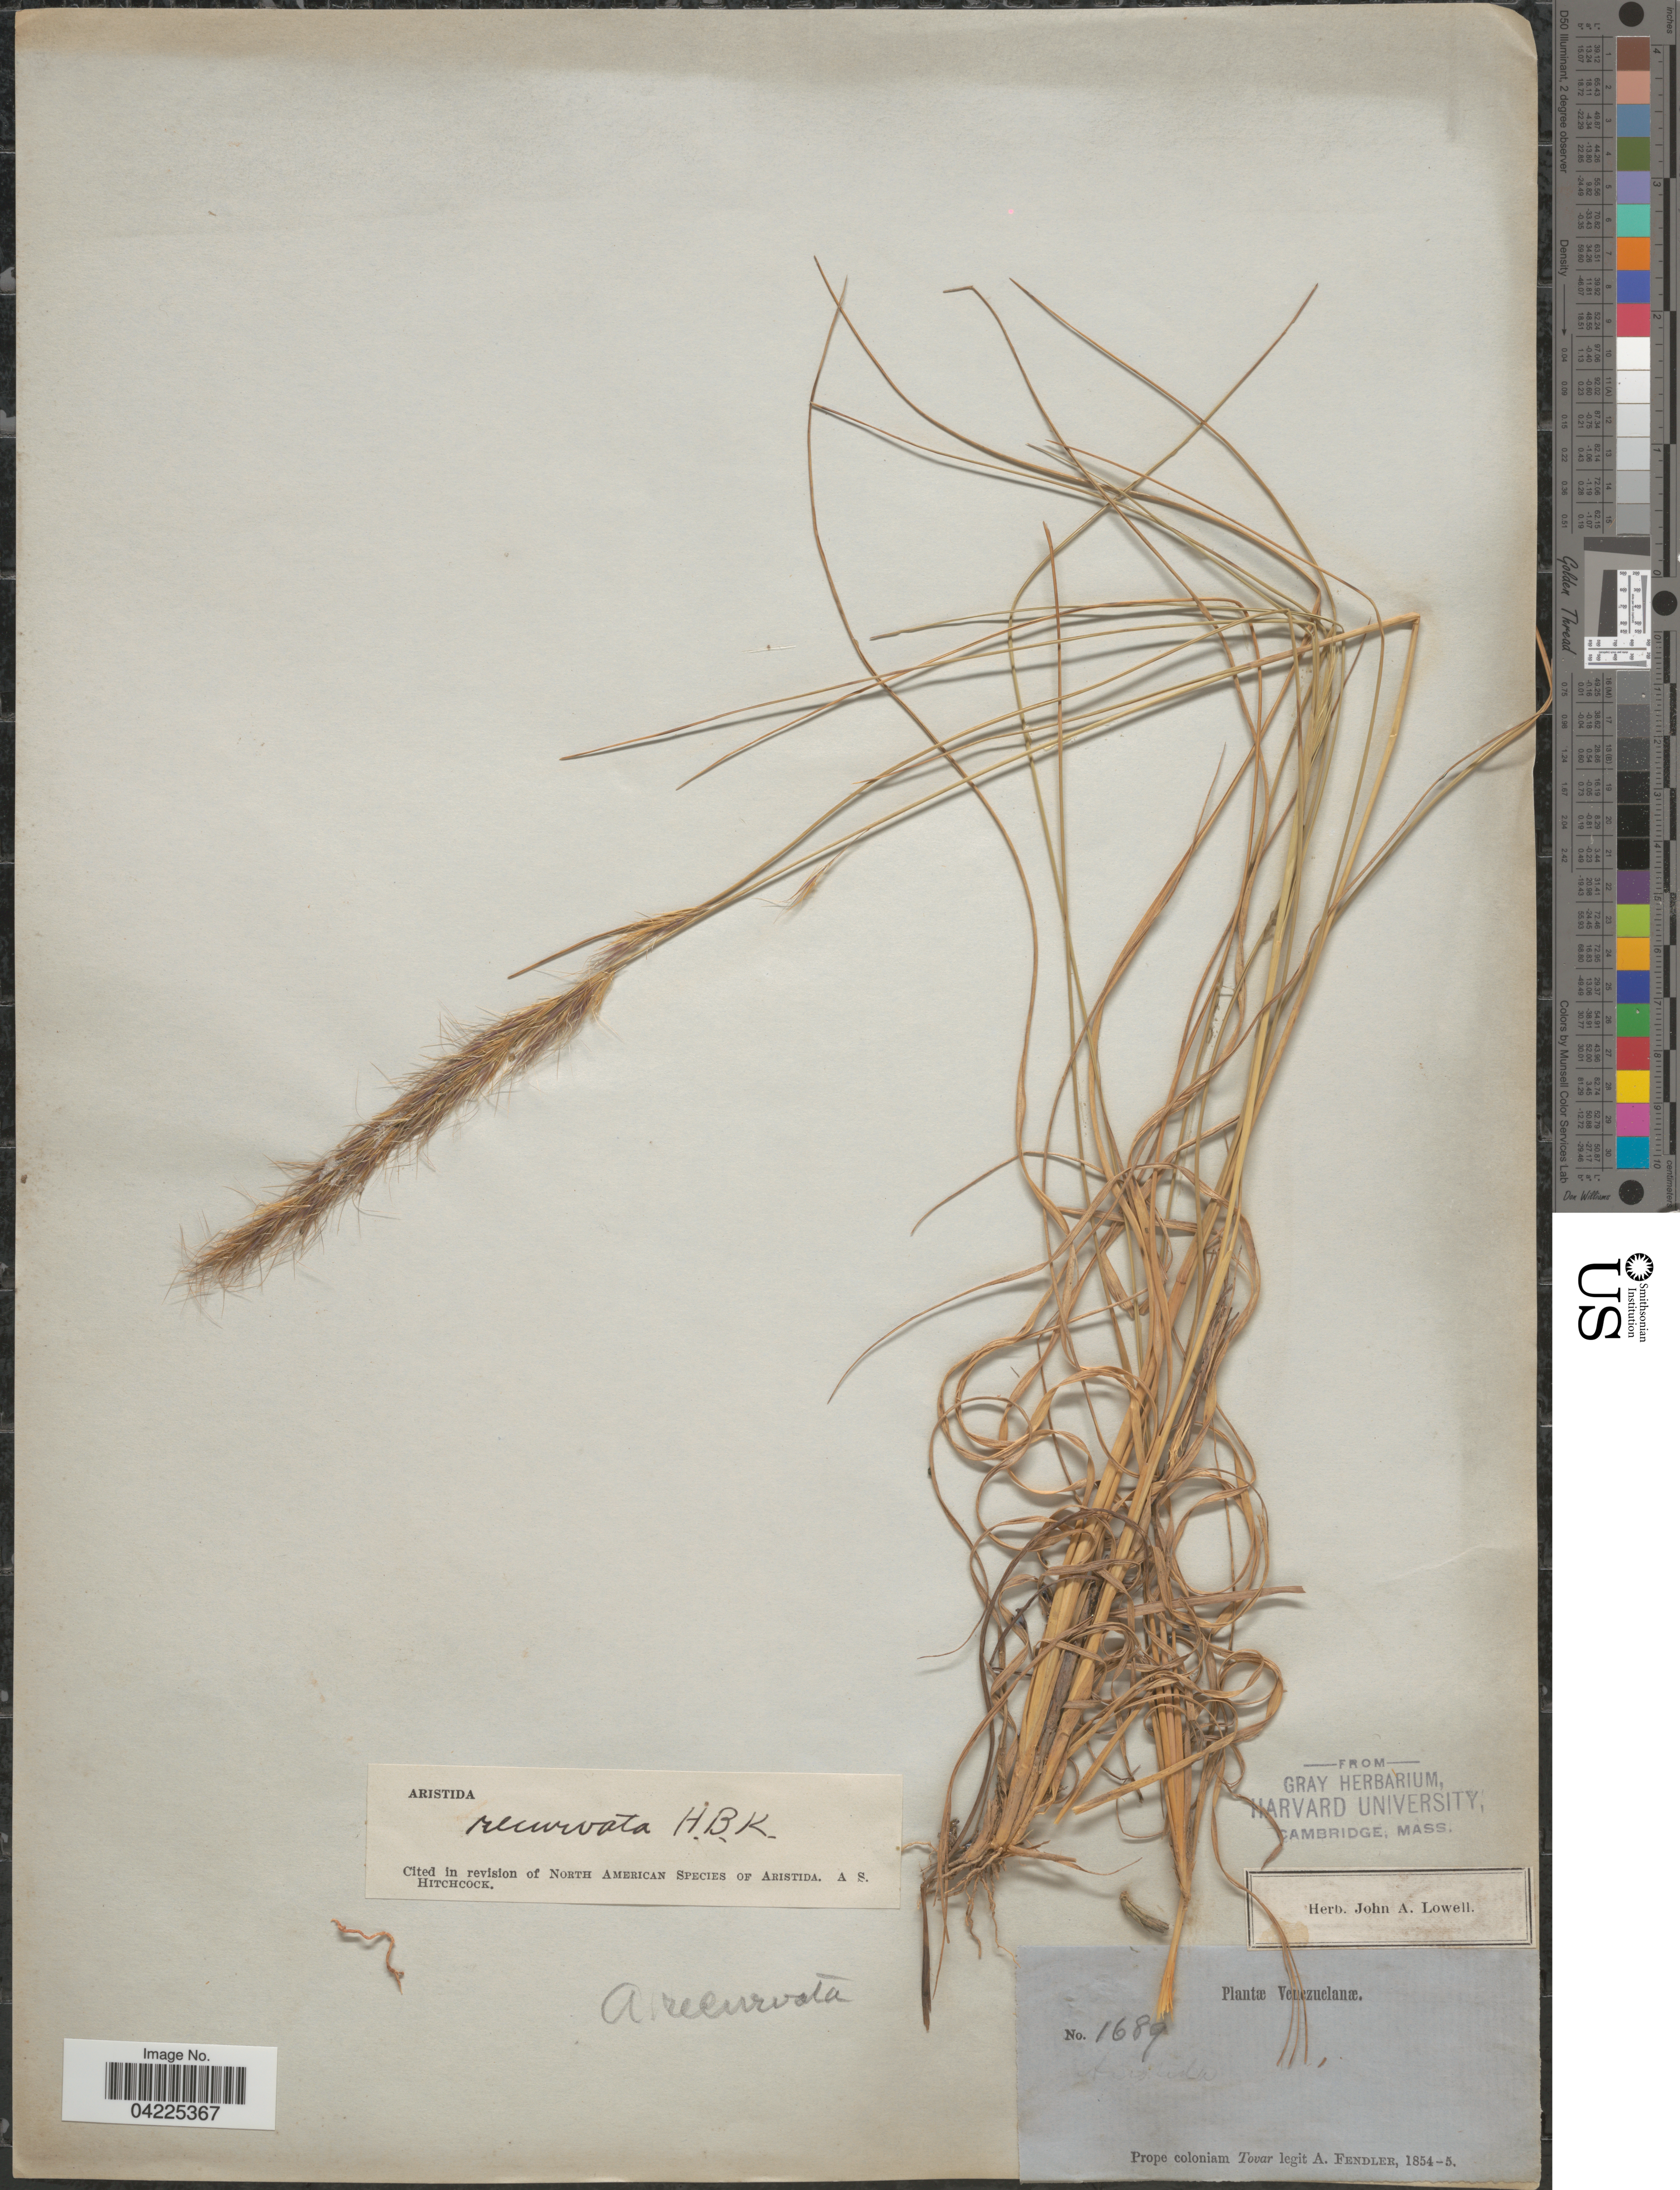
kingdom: Plantae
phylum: Tracheophyta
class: Liliopsida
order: Poales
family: Poaceae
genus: Aristida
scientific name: Aristida recurvata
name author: Kunth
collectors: A. Fendler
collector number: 1689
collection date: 1854/1855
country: Venezuela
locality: Prope coloniam Tovar.